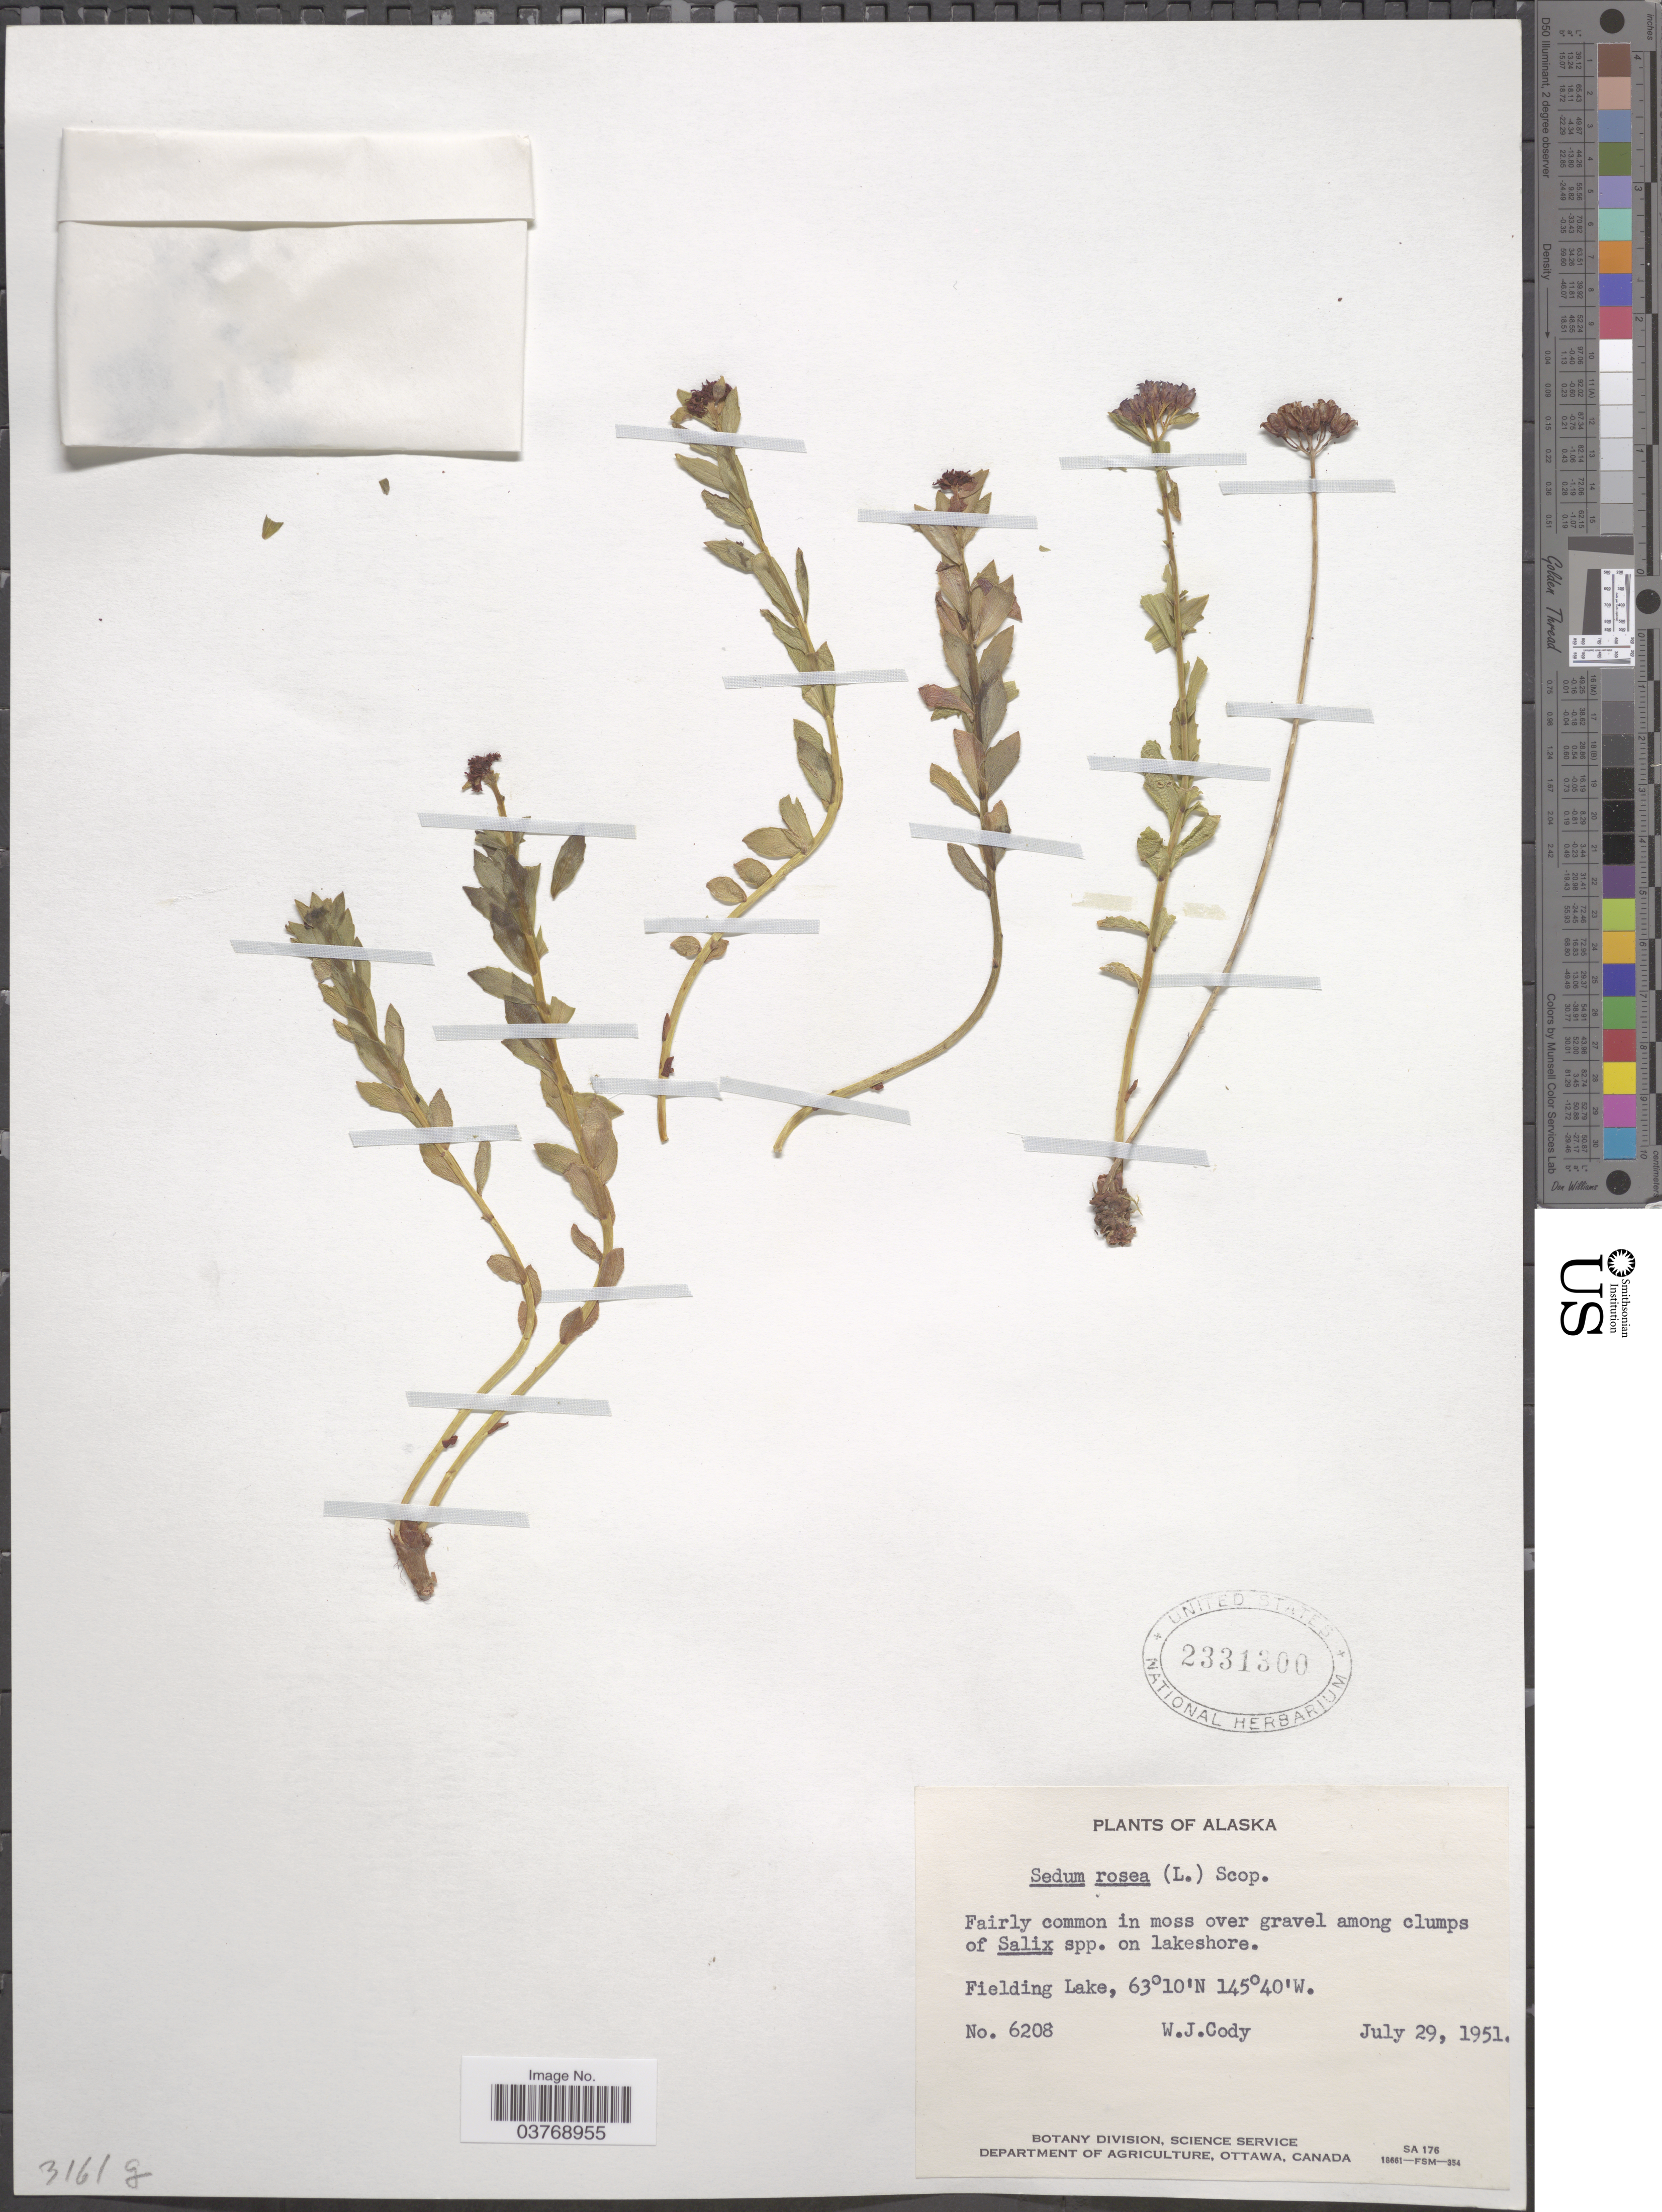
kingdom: Plantae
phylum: Tracheophyta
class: Magnoliopsida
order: Saxifragales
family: Crassulaceae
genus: Rhodiola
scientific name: Rhodiola rosea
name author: L.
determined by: Strong, Mark T., (BOT), Smithsonian Institution - National Museum of Natural History (UNITED STATES)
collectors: W. Cody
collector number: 6208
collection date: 1951-07-29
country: United States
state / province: Alaska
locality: Fielding Lake.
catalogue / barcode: US 2331300